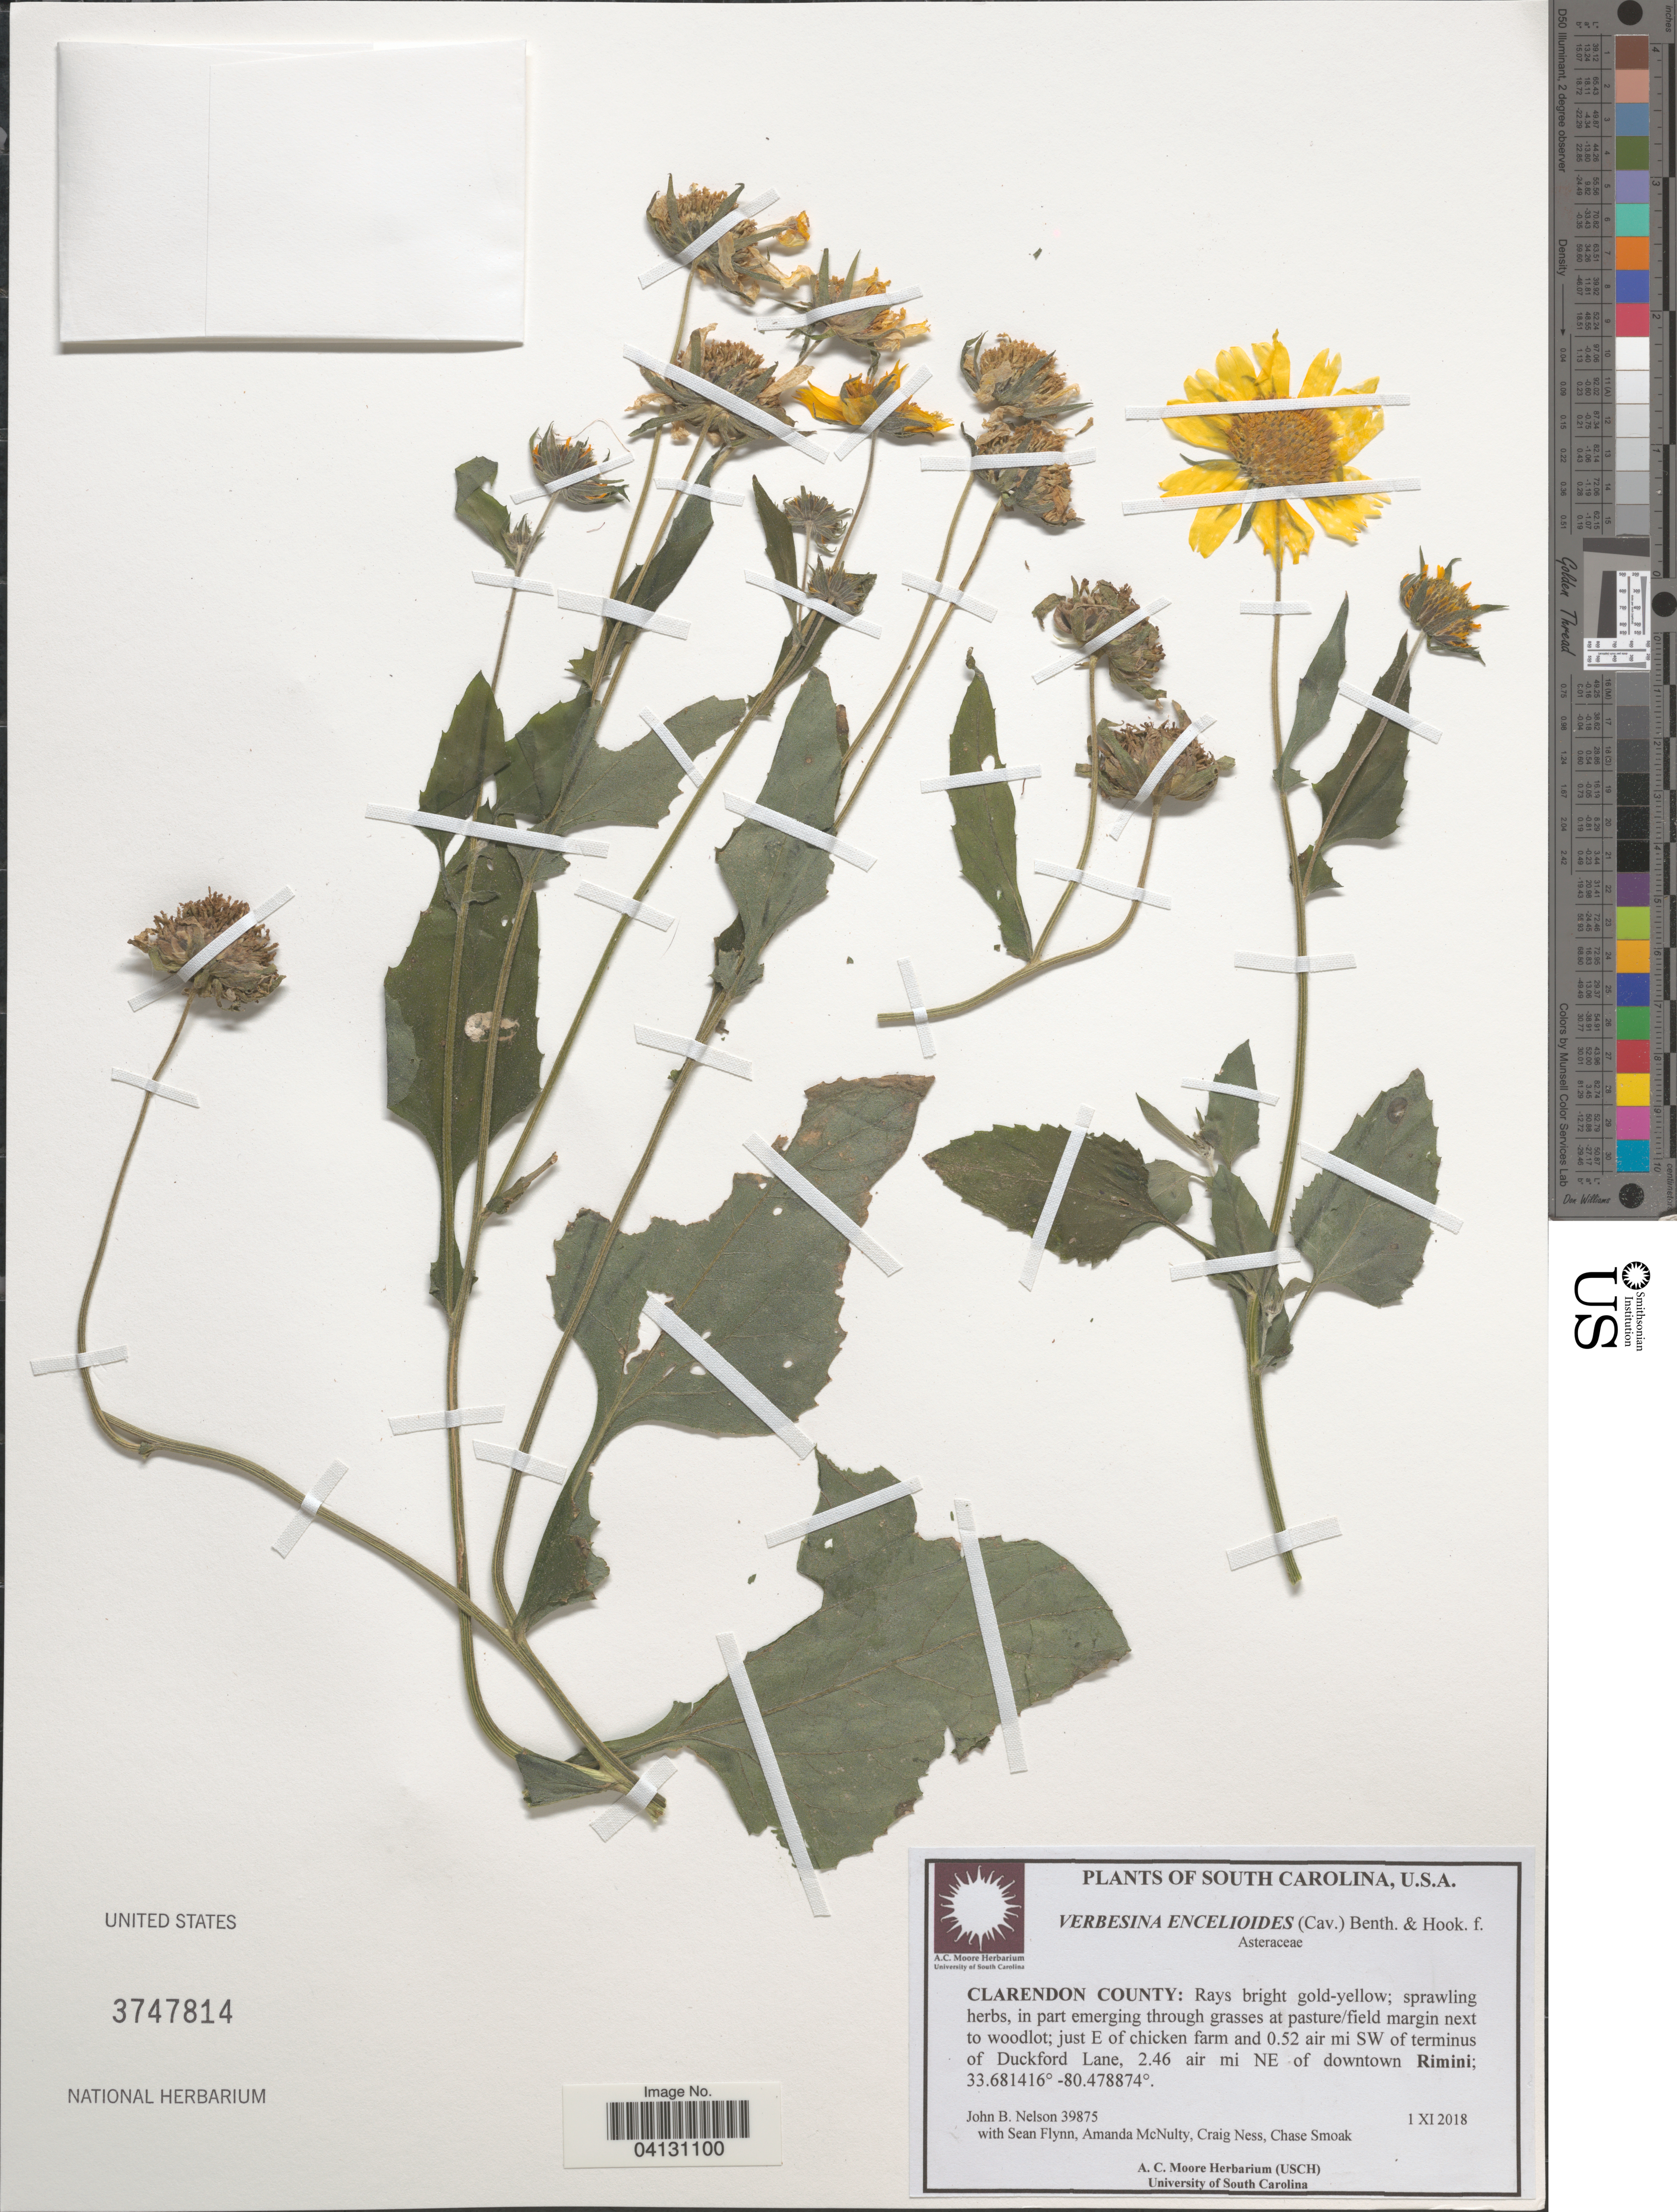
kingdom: Plantae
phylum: Tracheophyta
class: Magnoliopsida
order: Asterales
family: Asteraceae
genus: Verbesina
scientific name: Verbesina encelioides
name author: (Cav.) Benth. & Hook. ex A. Gray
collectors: J. B. Nelson, S. Flynn, A. McNulty, C. Ness & C. Smoak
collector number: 39875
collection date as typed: Transcribed d/m/y: 1/11/2018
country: United States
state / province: South Carolina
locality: Clarendon County: next to woodlot; just E of chicken farm and 0.52 air mi SW of terminus of Duckford Lane, 2.46 air mi NE of downtown Rimini.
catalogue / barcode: US 3747814